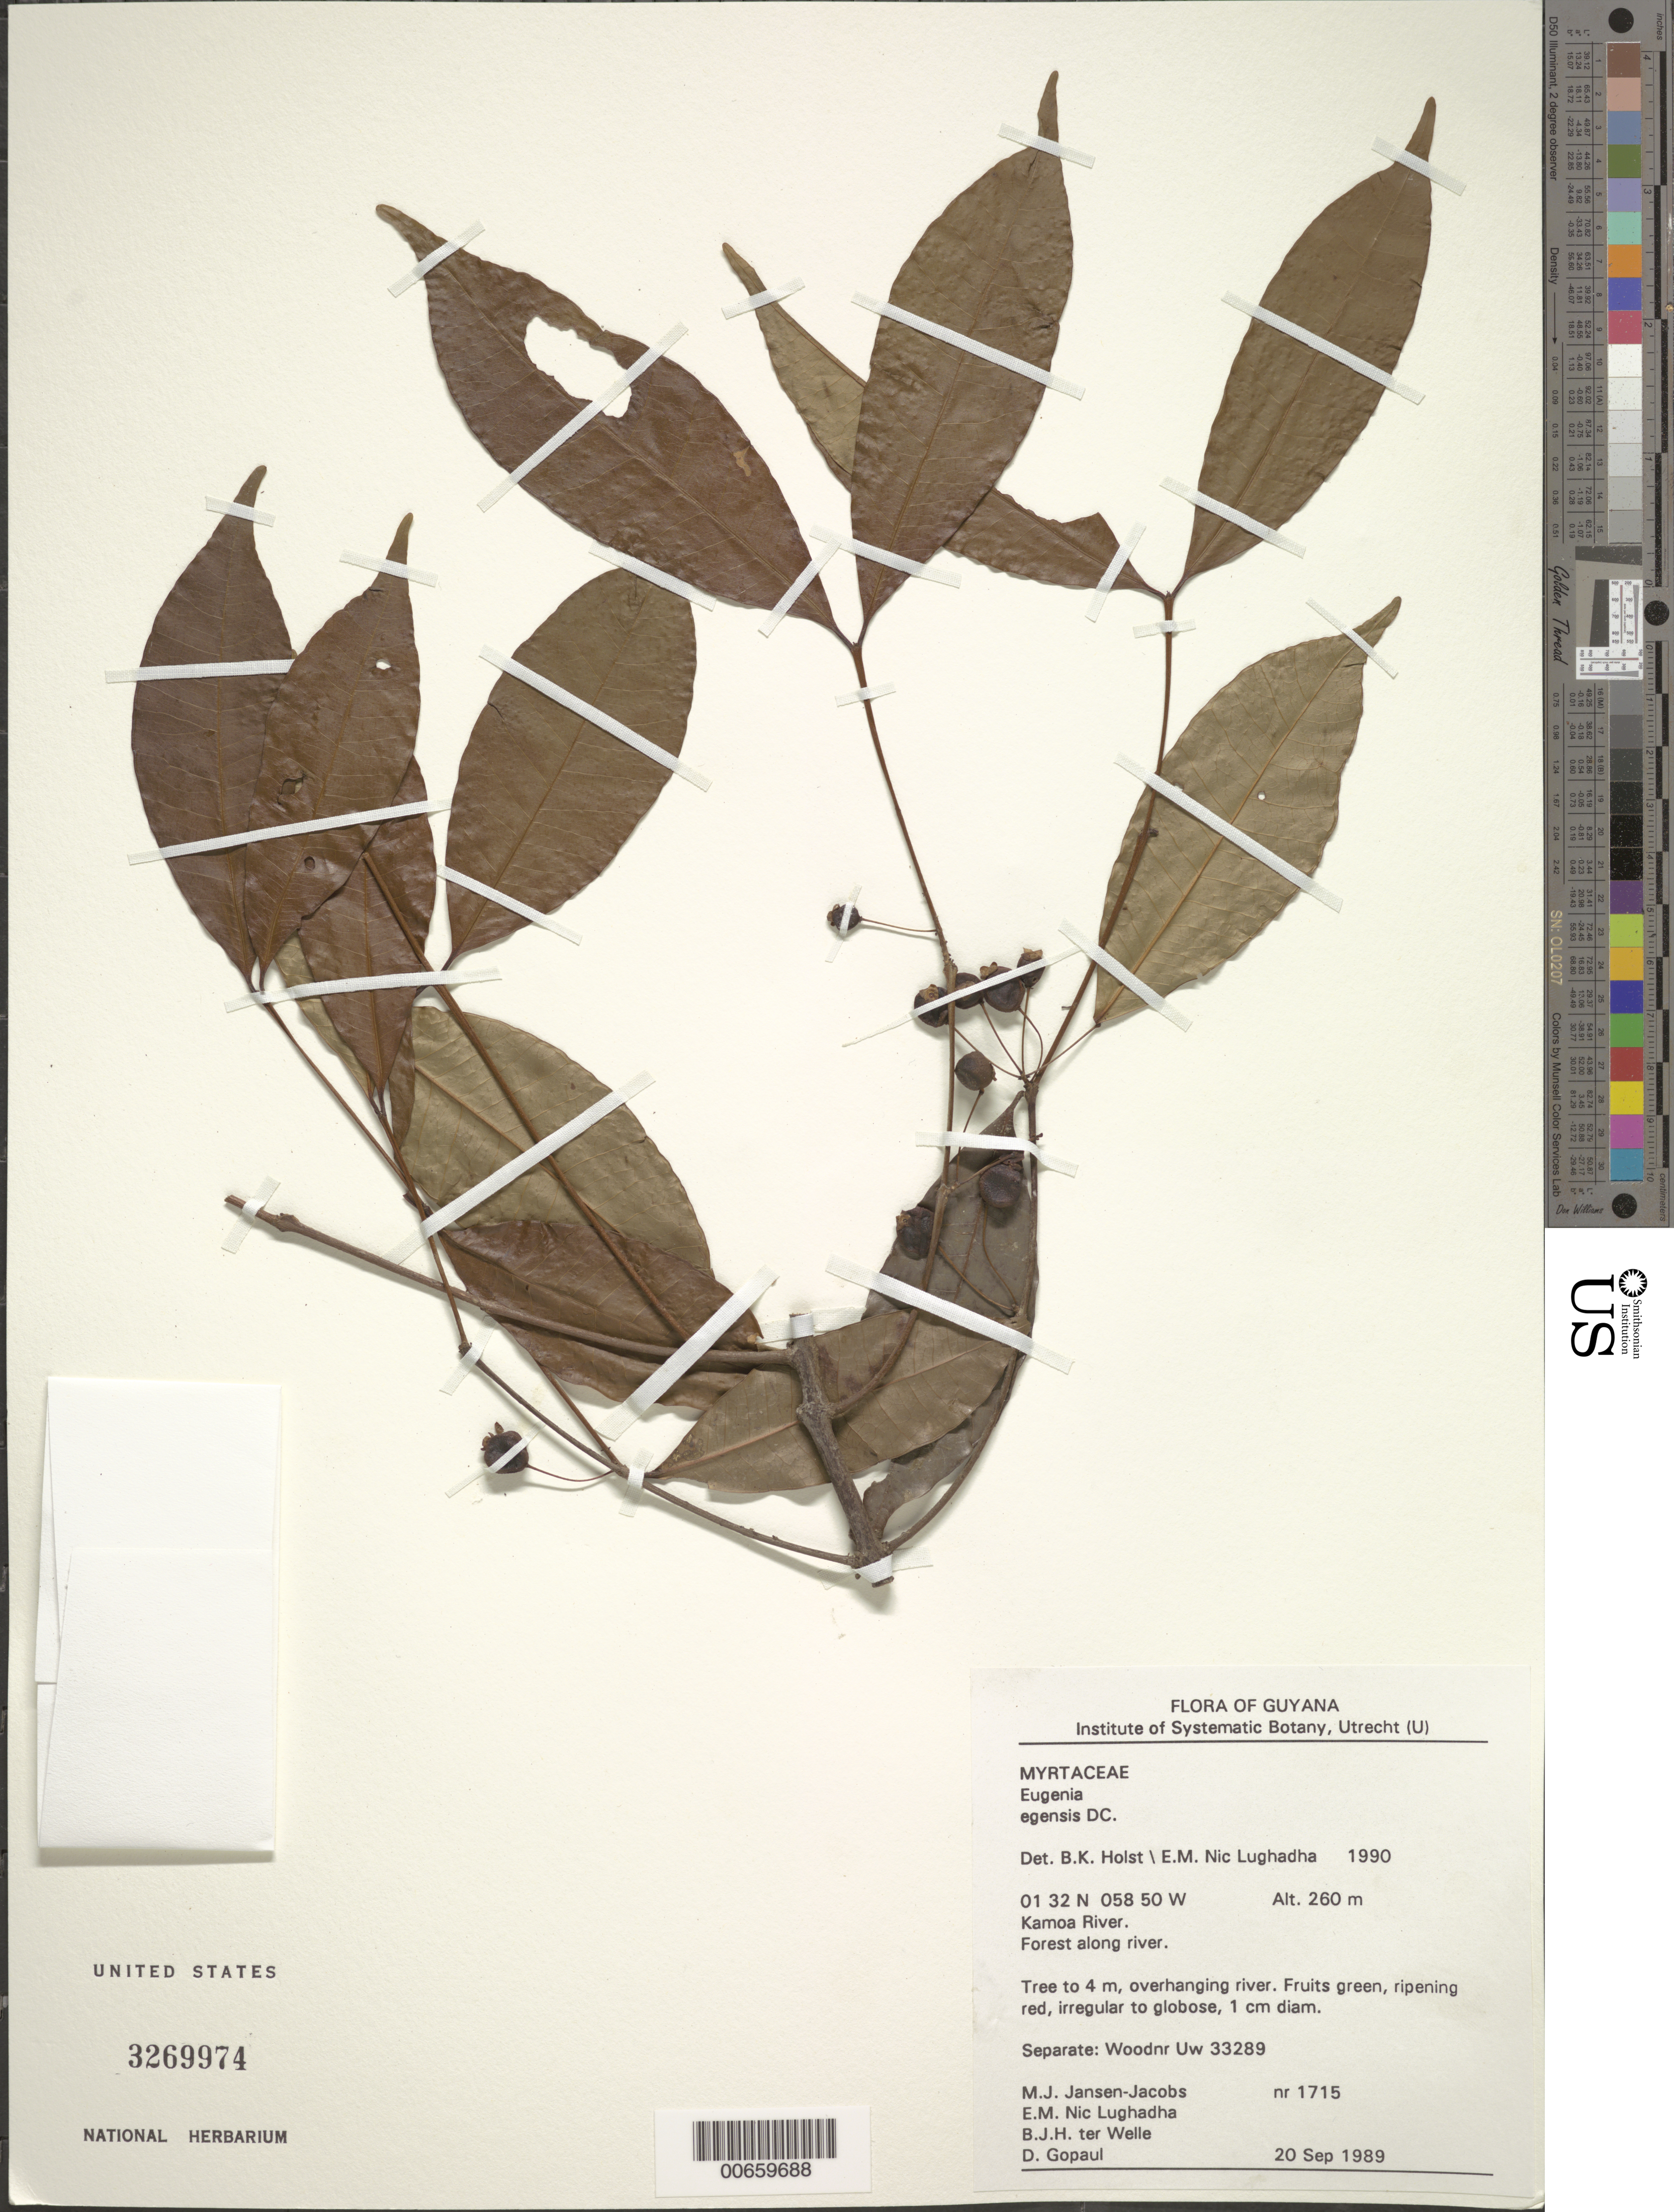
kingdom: Plantae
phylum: Tracheophyta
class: Magnoliopsida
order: Myrtales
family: Myrtaceae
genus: Eugenia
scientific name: Eugenia egensis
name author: DC.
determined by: Holst, Bruce K.; Nic Lughadha, E. M.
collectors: M. J. Jansen-Jacobs, E. Nic Lughadha, B. Welle & D. Gopaul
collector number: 1715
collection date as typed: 20-Sep-89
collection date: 1989-09-20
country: Guyana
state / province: U. Takutu-U. Essequibo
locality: Kamoa River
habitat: Forest along river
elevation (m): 260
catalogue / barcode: US 3269974